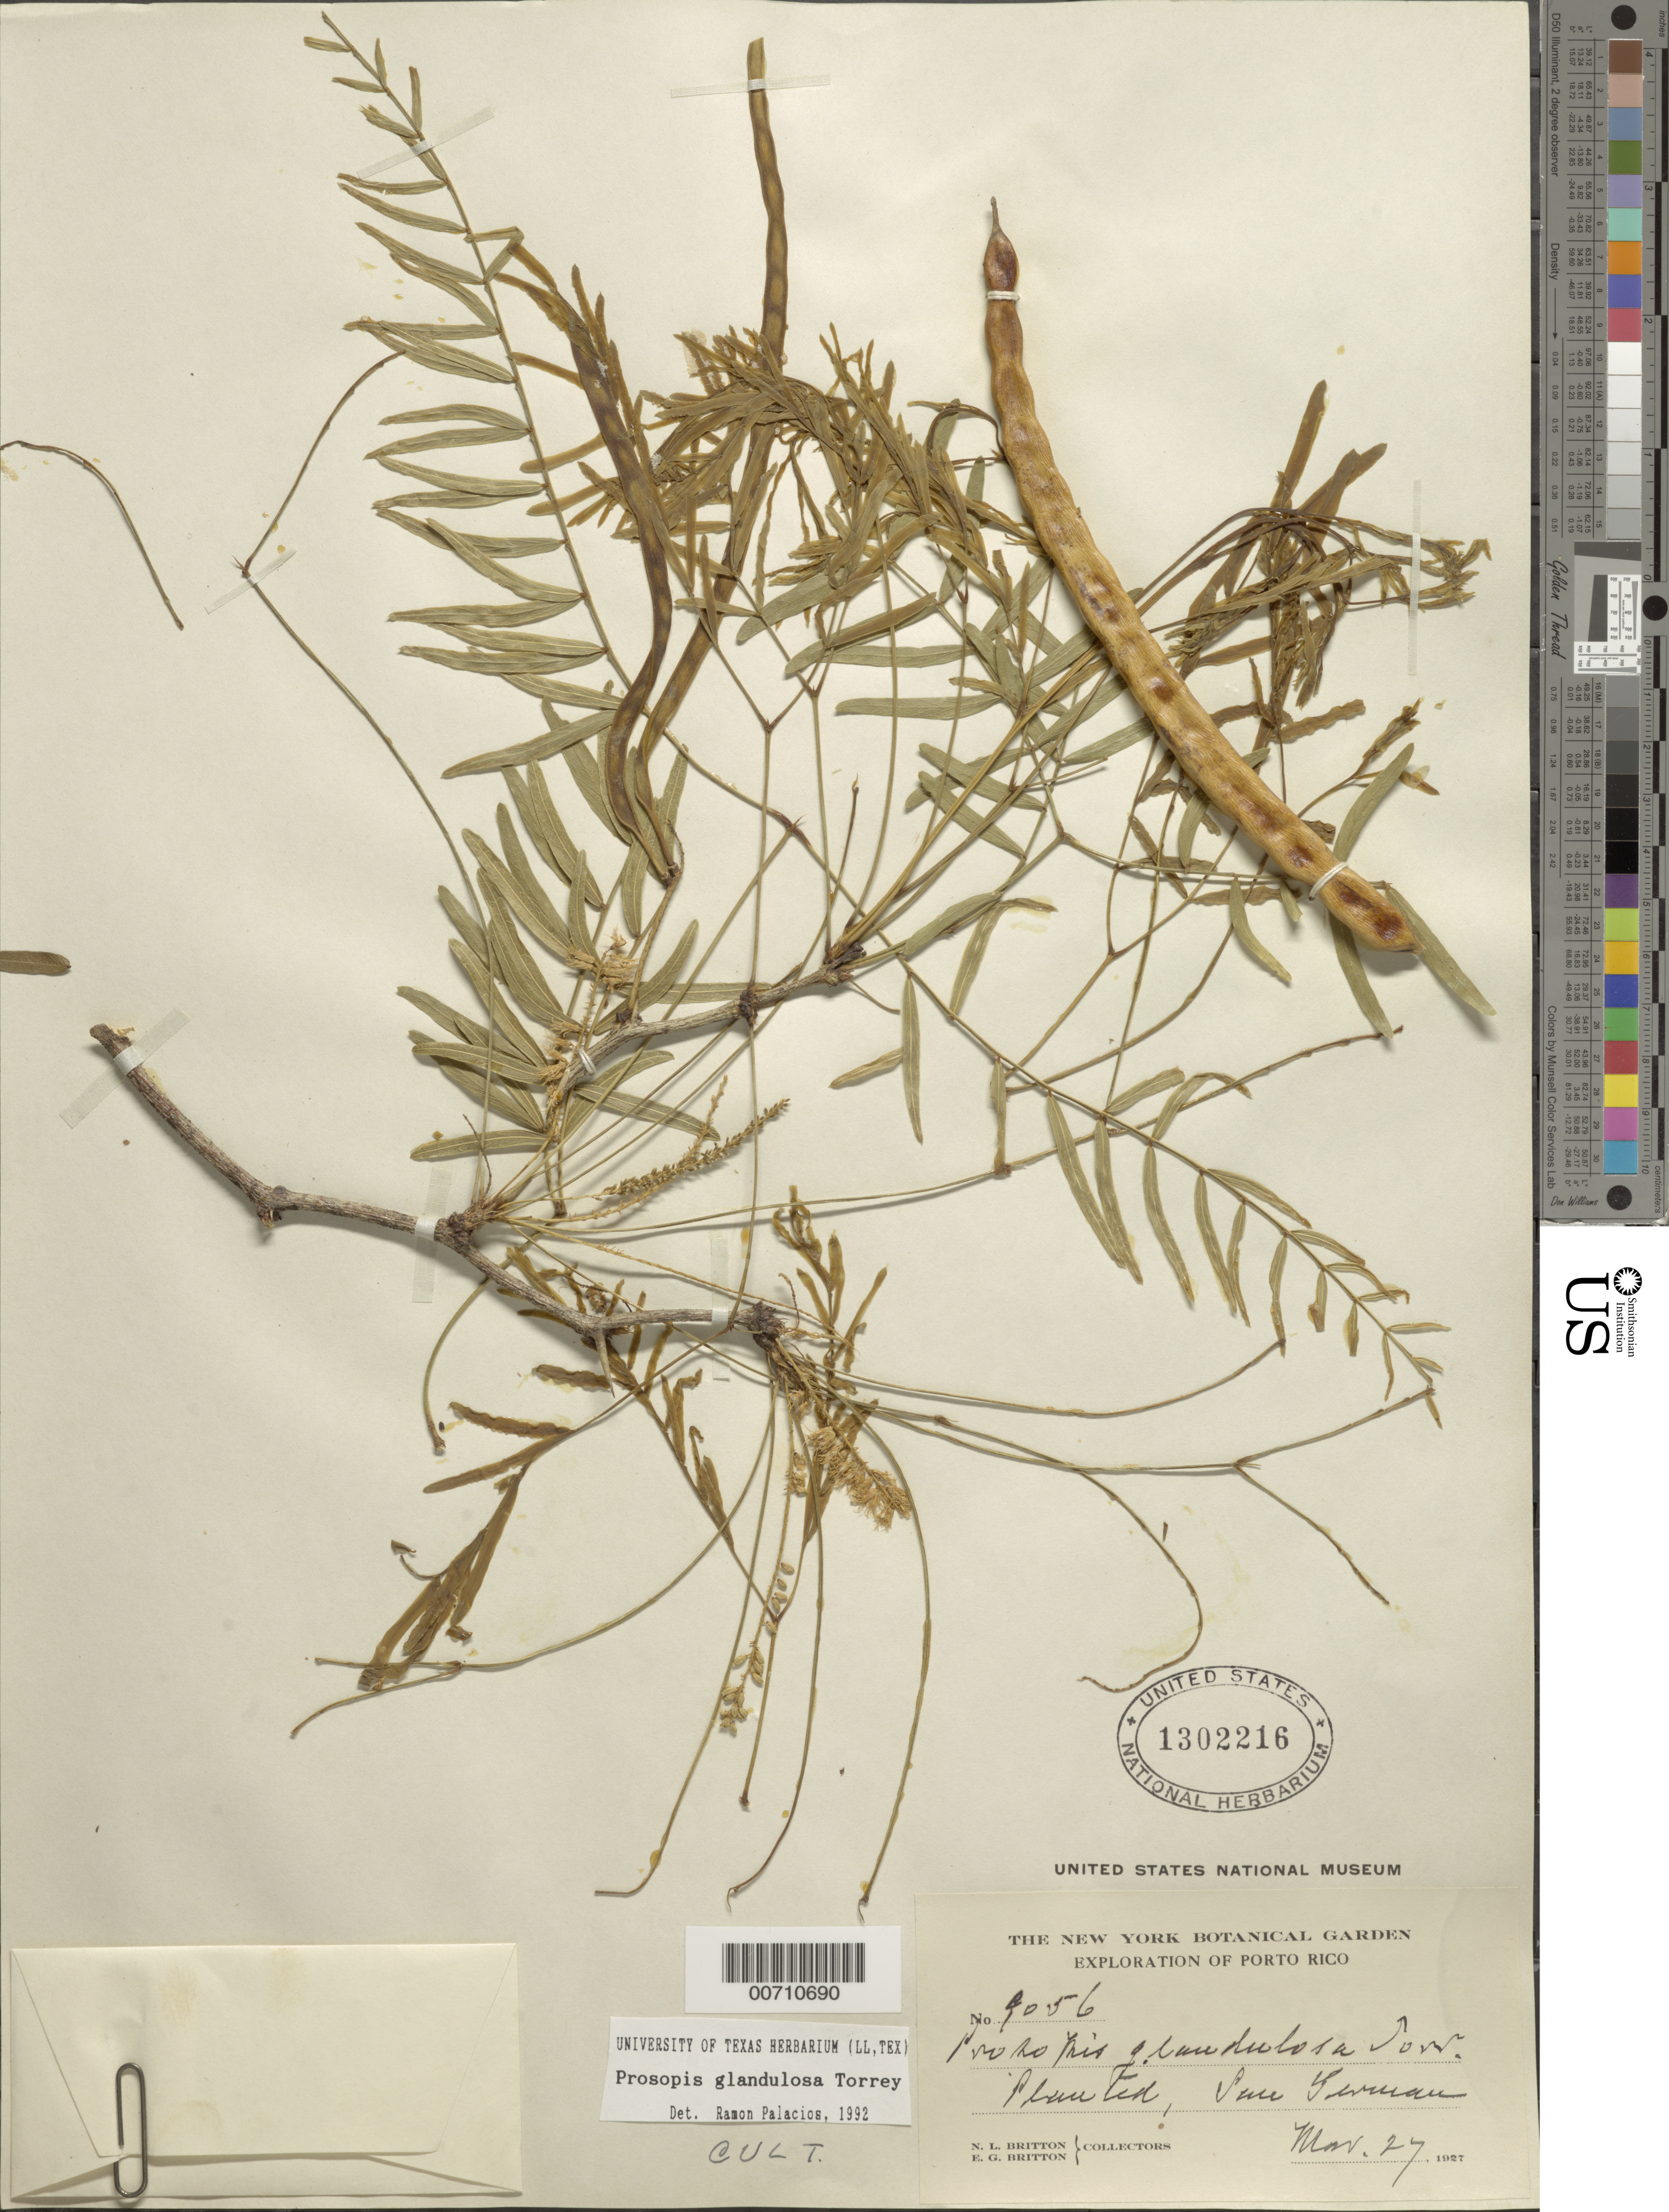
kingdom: Plantae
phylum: Tracheophyta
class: Magnoliopsida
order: Fabales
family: Fabaceae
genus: Neltuma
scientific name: Neltuma glandulosa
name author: (Torr.) Britton & Rose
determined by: Strong, Mark T., (BOT), Smithsonian Institution - National Museum of Natural History (UNITED STATES)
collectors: N. Britton & E. G. Britton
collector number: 9056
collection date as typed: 27 Nov 1927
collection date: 1927-11-27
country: Puerto Rico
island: Greater Antilles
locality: San German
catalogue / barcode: US 1302216